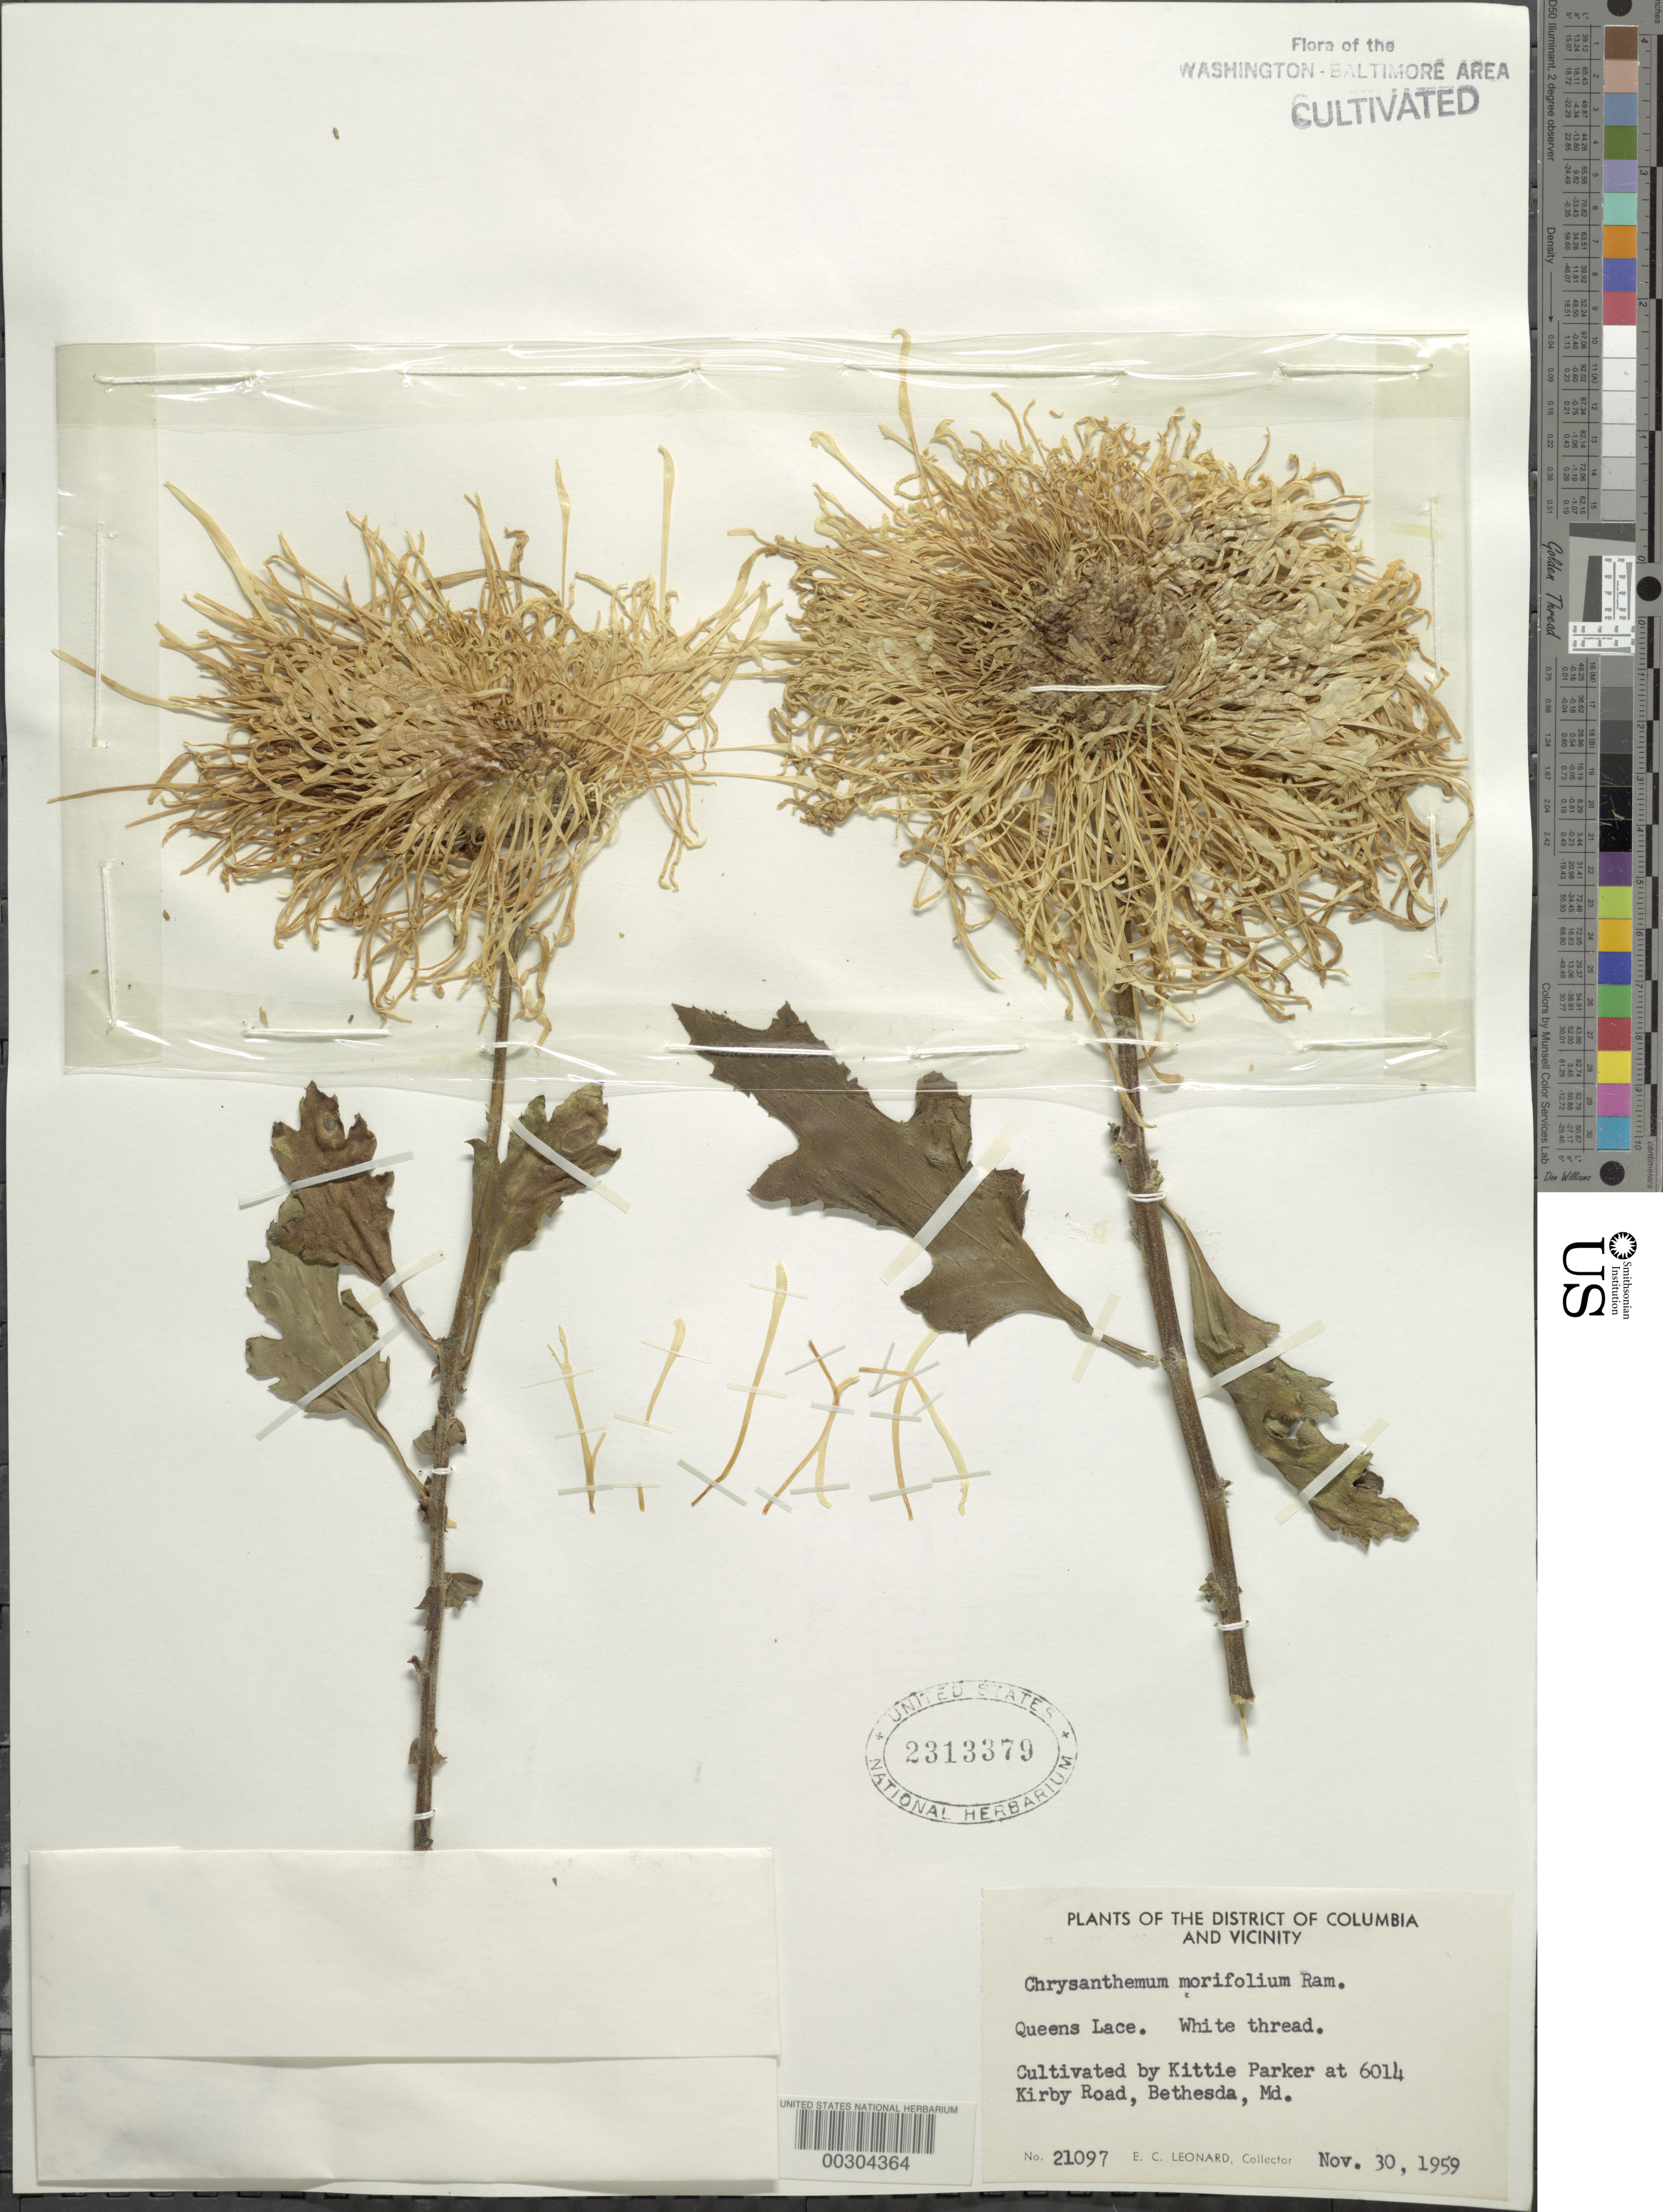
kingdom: Plantae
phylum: Tracheophyta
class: Magnoliopsida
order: Asterales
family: Asteraceae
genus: Chrysanthemum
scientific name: Chrysanthemum morifolium 'Queens Lace'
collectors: E. C. Leonard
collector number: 21097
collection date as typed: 30 Nov 1959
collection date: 1959-11-30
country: United States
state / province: Maryland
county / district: Montgomery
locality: Bethesda, 6014 Kirby Rd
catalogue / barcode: US 2313379